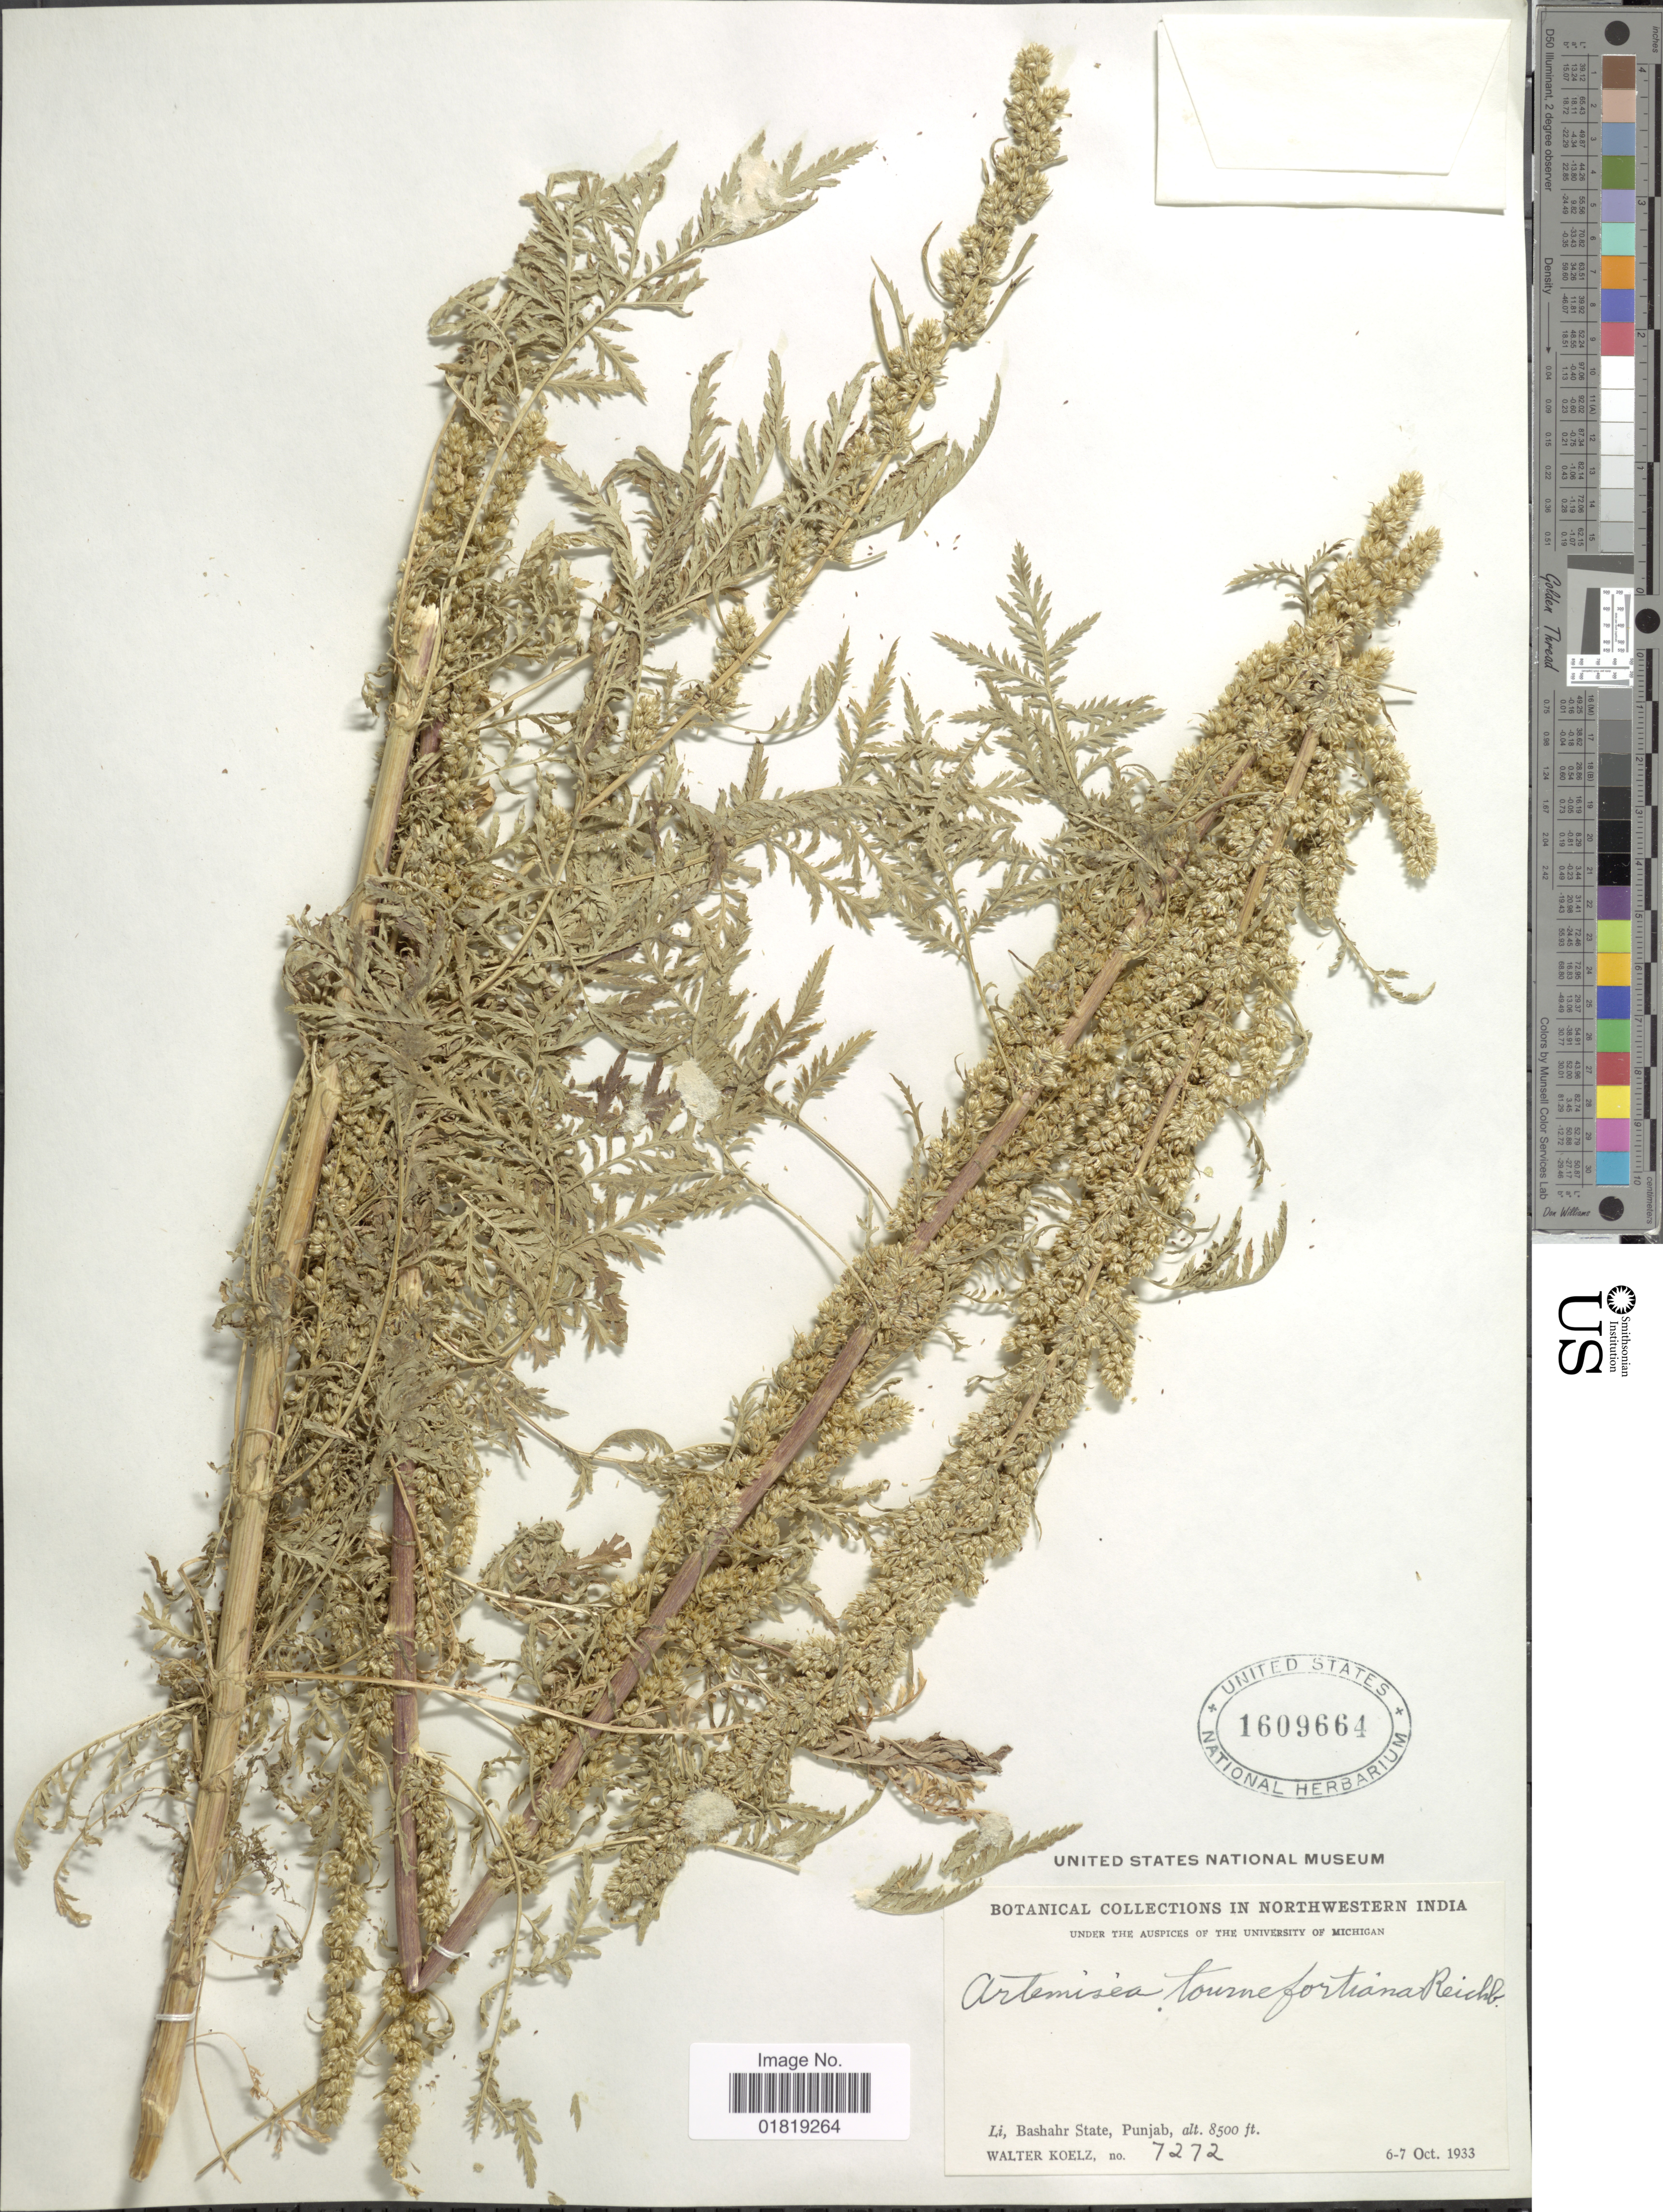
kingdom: Plantae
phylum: Tracheophyta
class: Magnoliopsida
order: Asterales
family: Asteraceae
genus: Artemisia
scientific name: Artemisia tournefortiana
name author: Rchb. f.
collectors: W. N. Koelz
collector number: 7272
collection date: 1933-10-06/1933-10-07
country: India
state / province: Punjab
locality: Northwestern India, Li, Bashahr State, Punjab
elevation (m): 2591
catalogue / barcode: US 1609664